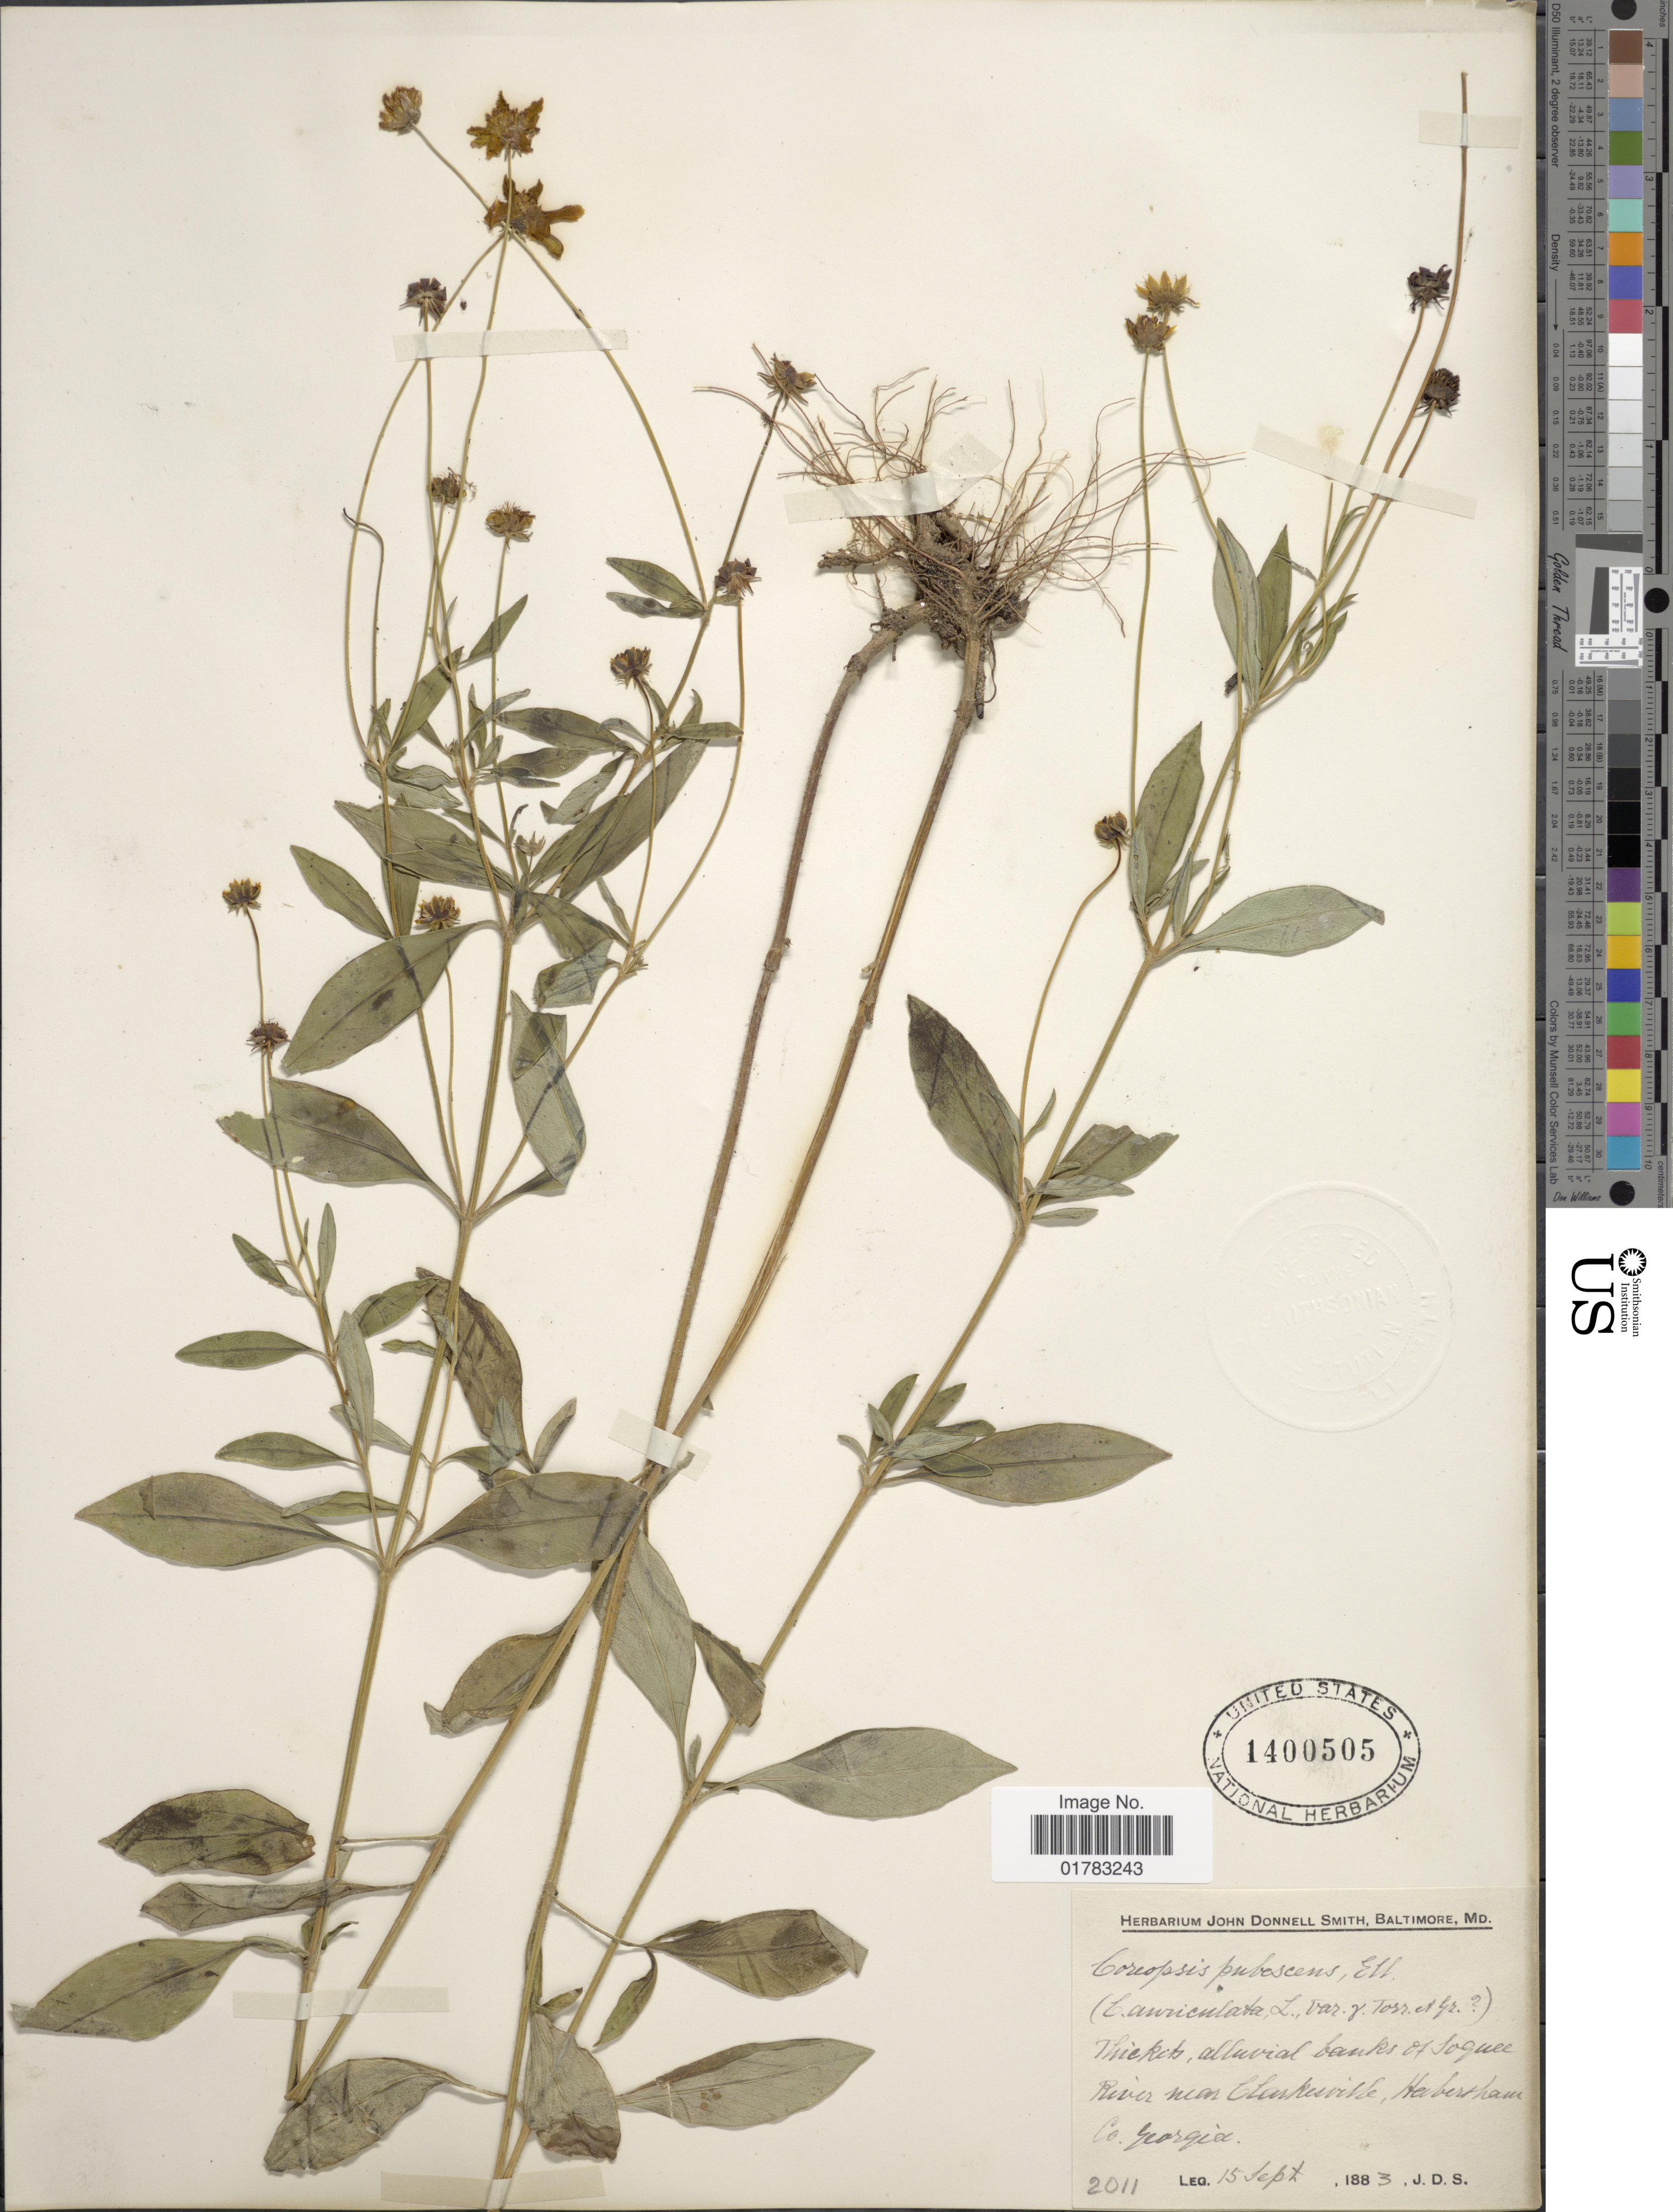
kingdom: Plantae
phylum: Tracheophyta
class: Magnoliopsida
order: Asterales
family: Asteraceae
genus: Coreopsis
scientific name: Coreopsis pubescens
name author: Elliott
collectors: J. Donnell Smith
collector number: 2011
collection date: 1883-09-15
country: United States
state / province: Georgia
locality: Alluvial banks of Soquee Riveer, near Clarkesville, Harbersham Co.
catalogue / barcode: US 1400505